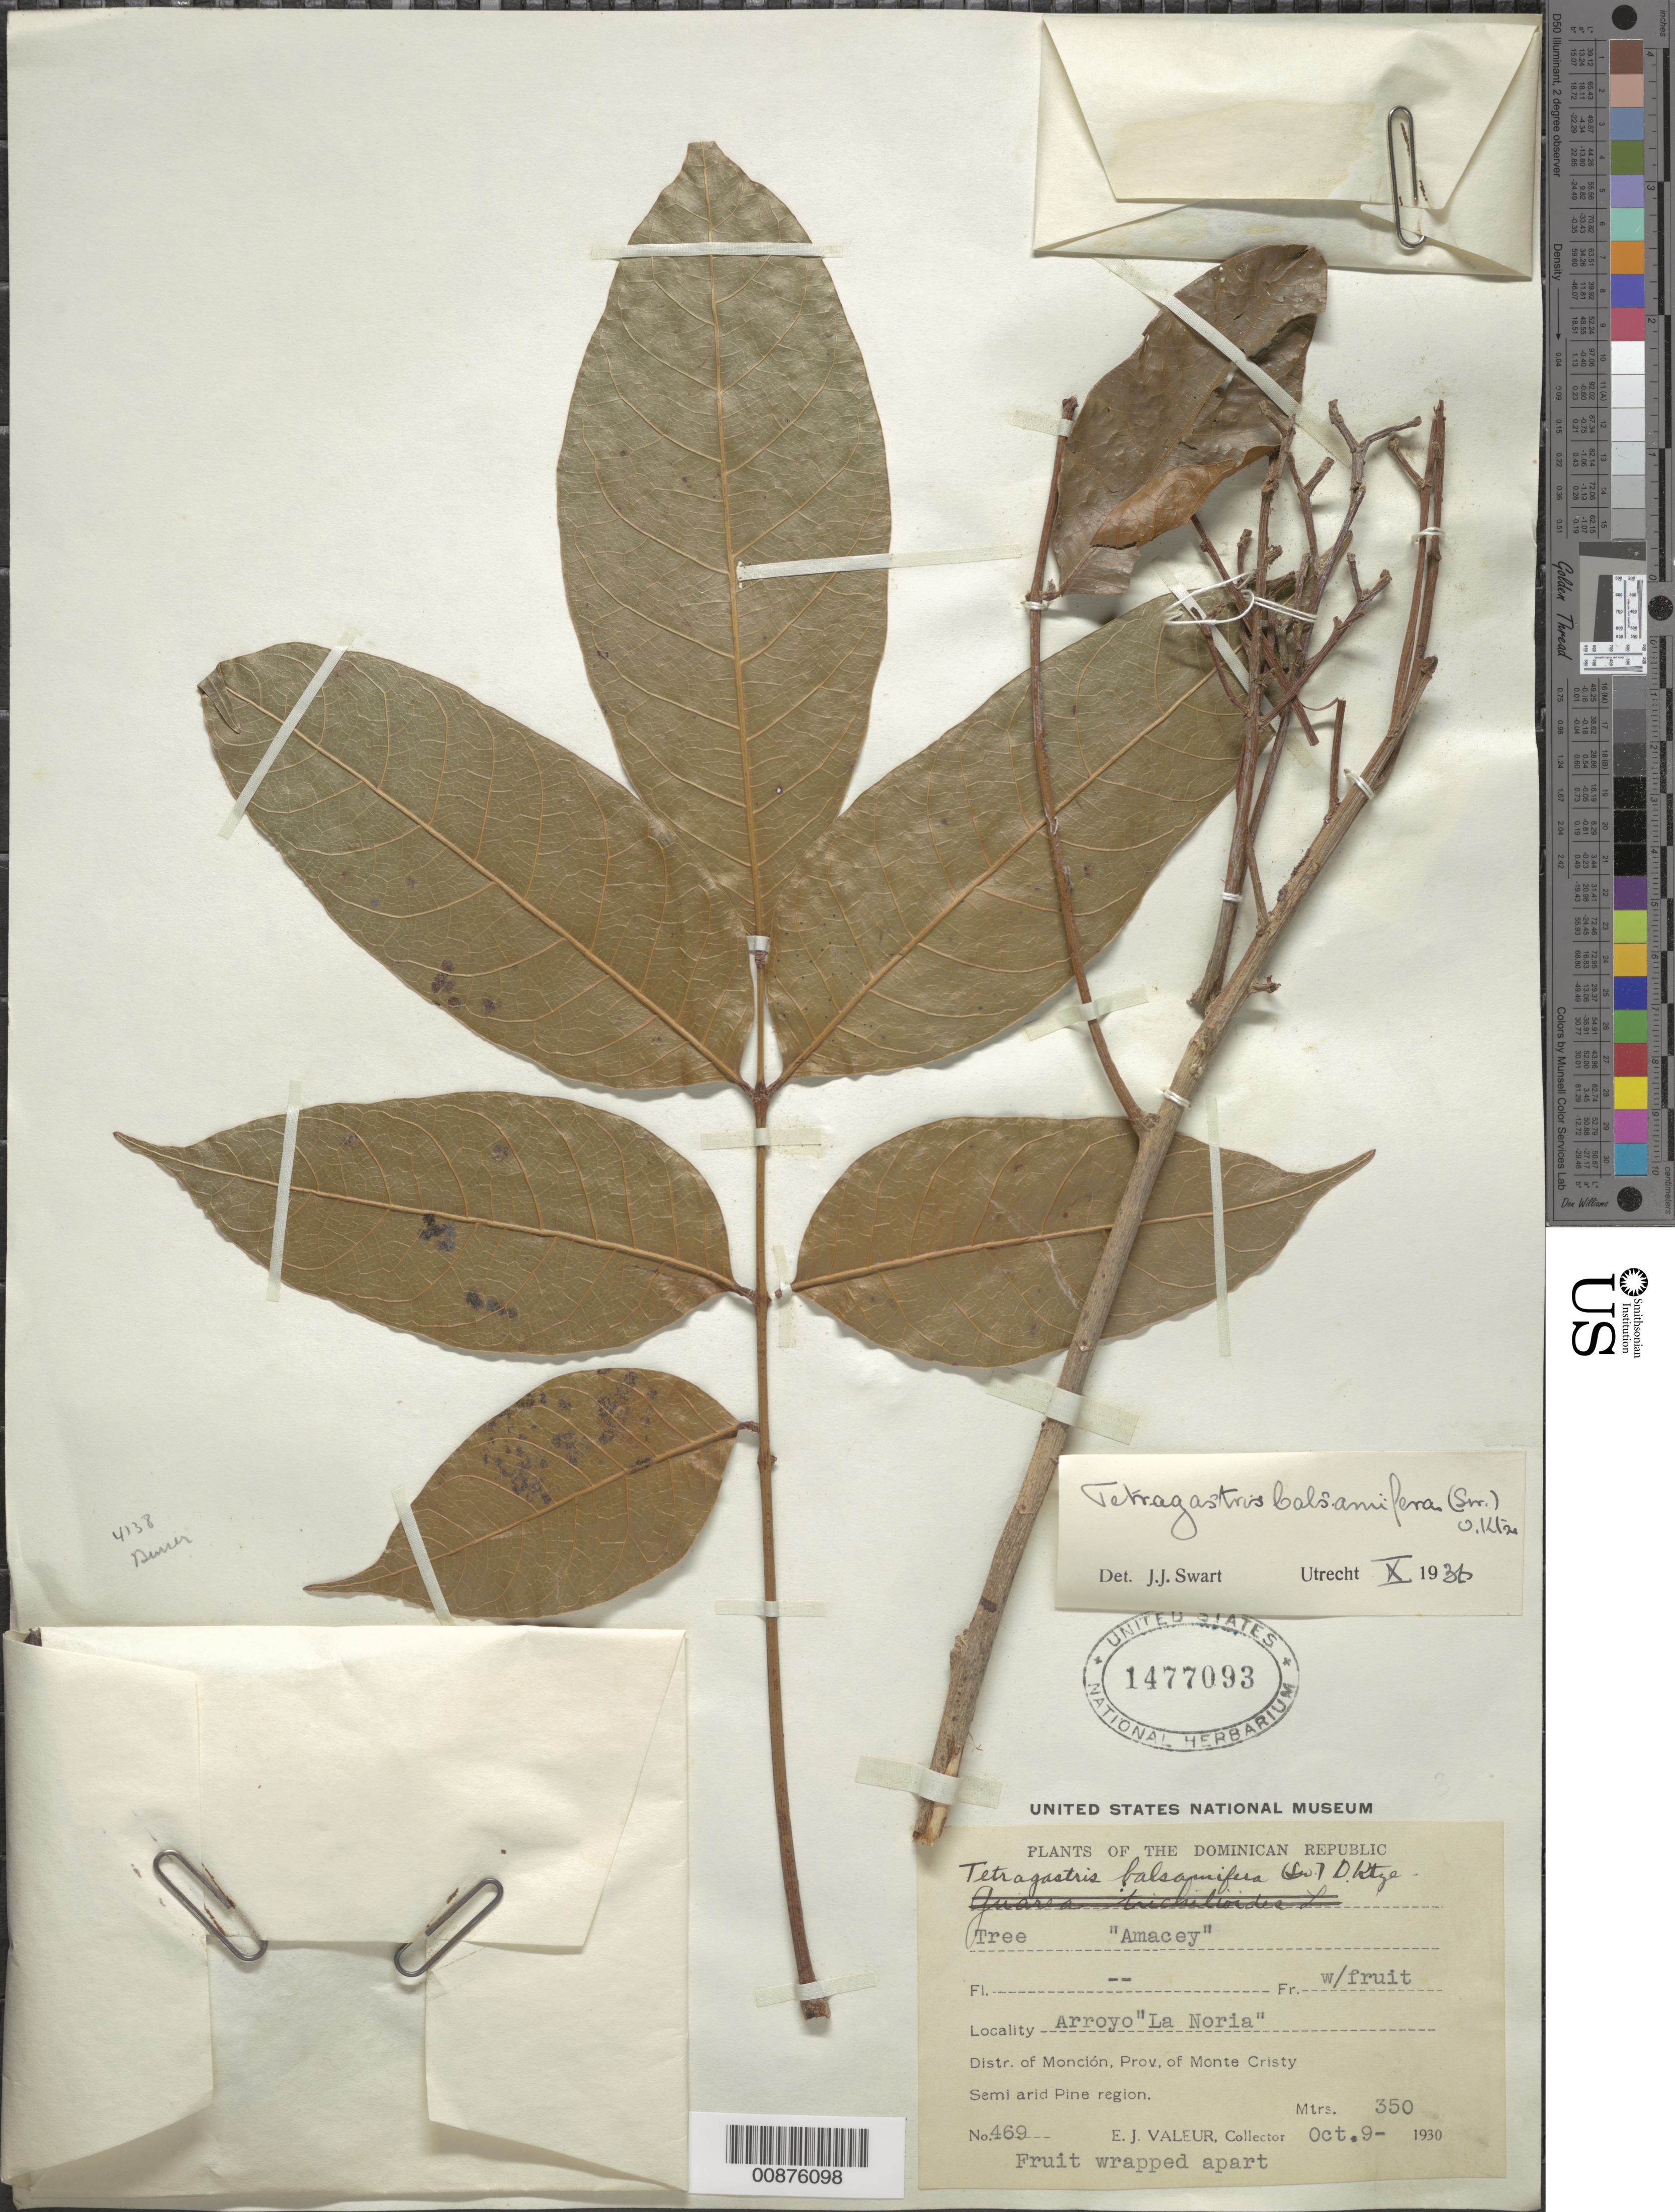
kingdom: Plantae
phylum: Tracheophyta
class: Magnoliopsida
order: Sapindales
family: Burseraceae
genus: Protium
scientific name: Protium balsamiferum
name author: (Sw.) Daly & P. Fine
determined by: Daly, Douglas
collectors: E. Valeur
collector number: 469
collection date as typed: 09 Oct 1930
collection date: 1930-10-09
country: Dominican Republic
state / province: Monte Cristi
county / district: Monción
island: Hispaniola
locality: Arroyo La Noria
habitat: Semi arid pine region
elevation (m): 350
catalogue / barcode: US 1477093